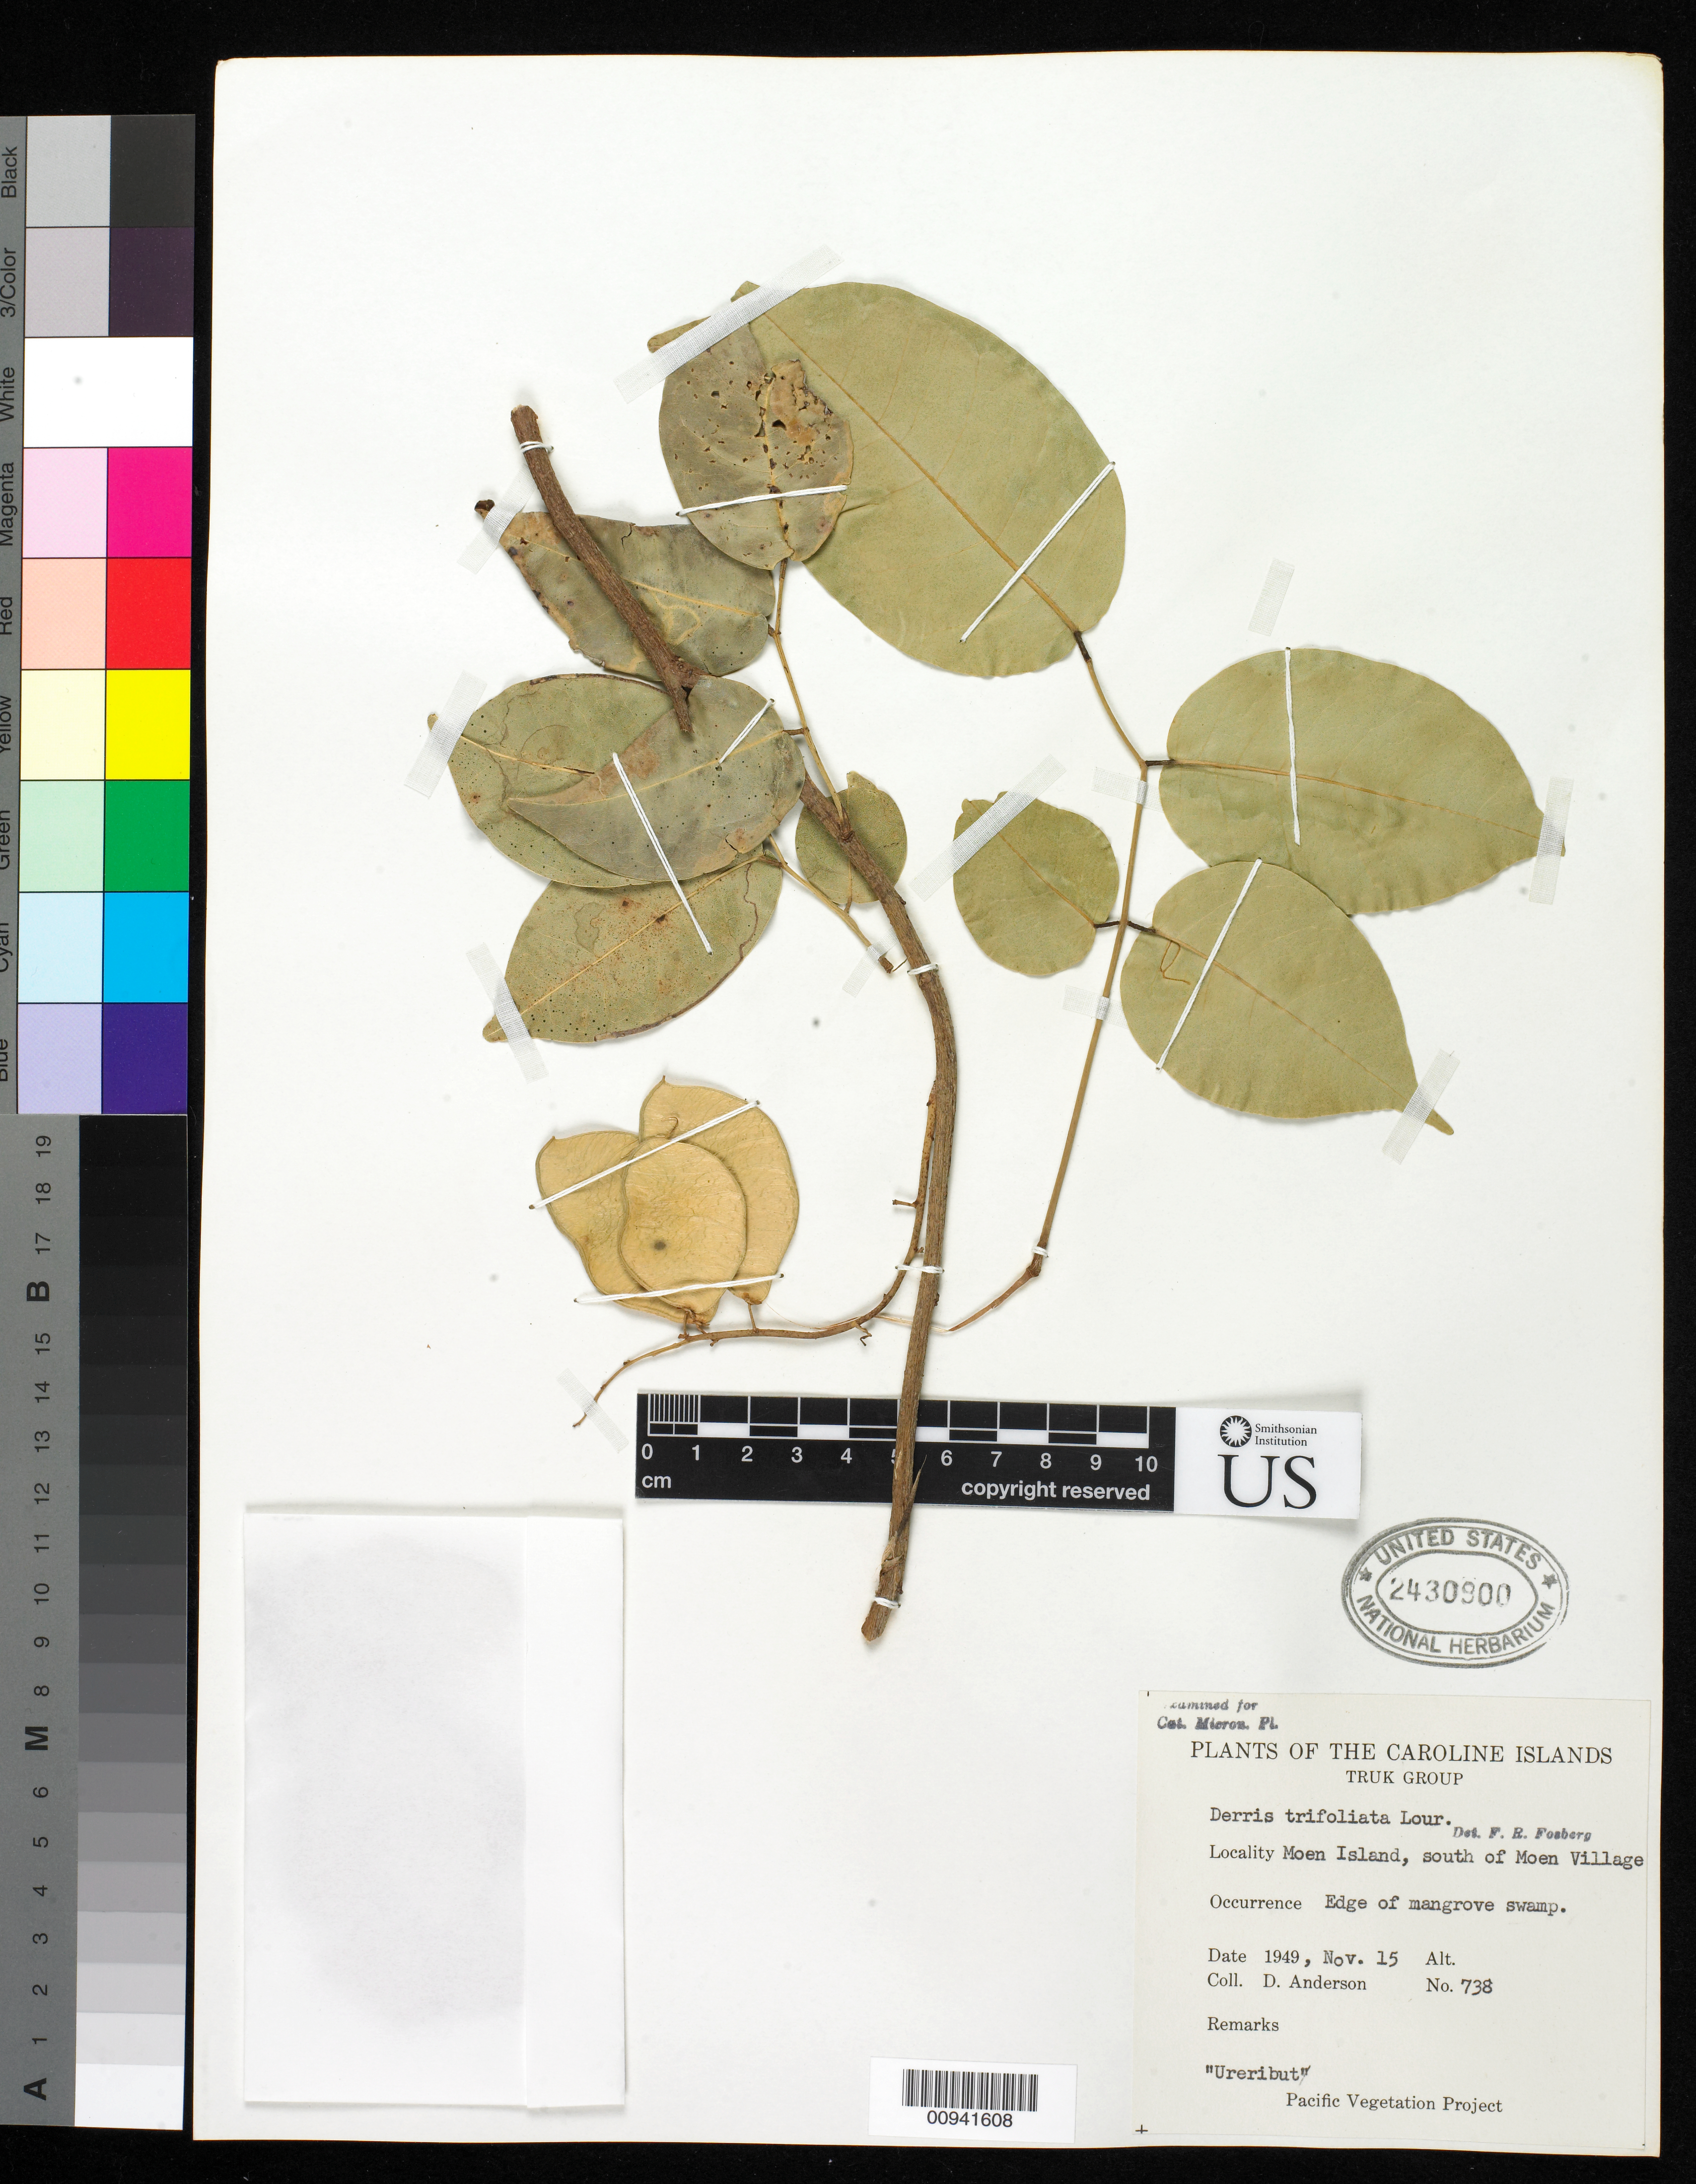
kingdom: Plantae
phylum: Tracheophyta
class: Magnoliopsida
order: Fabales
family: Fabaceae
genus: Derris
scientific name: Derris trifoliata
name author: Lour.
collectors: D. Anderson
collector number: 738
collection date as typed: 15 Nov 1949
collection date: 1949-11-15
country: Micronesia, Federated States of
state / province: Truk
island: Moen [Wono]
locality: south of Moen Village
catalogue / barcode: US 2430900